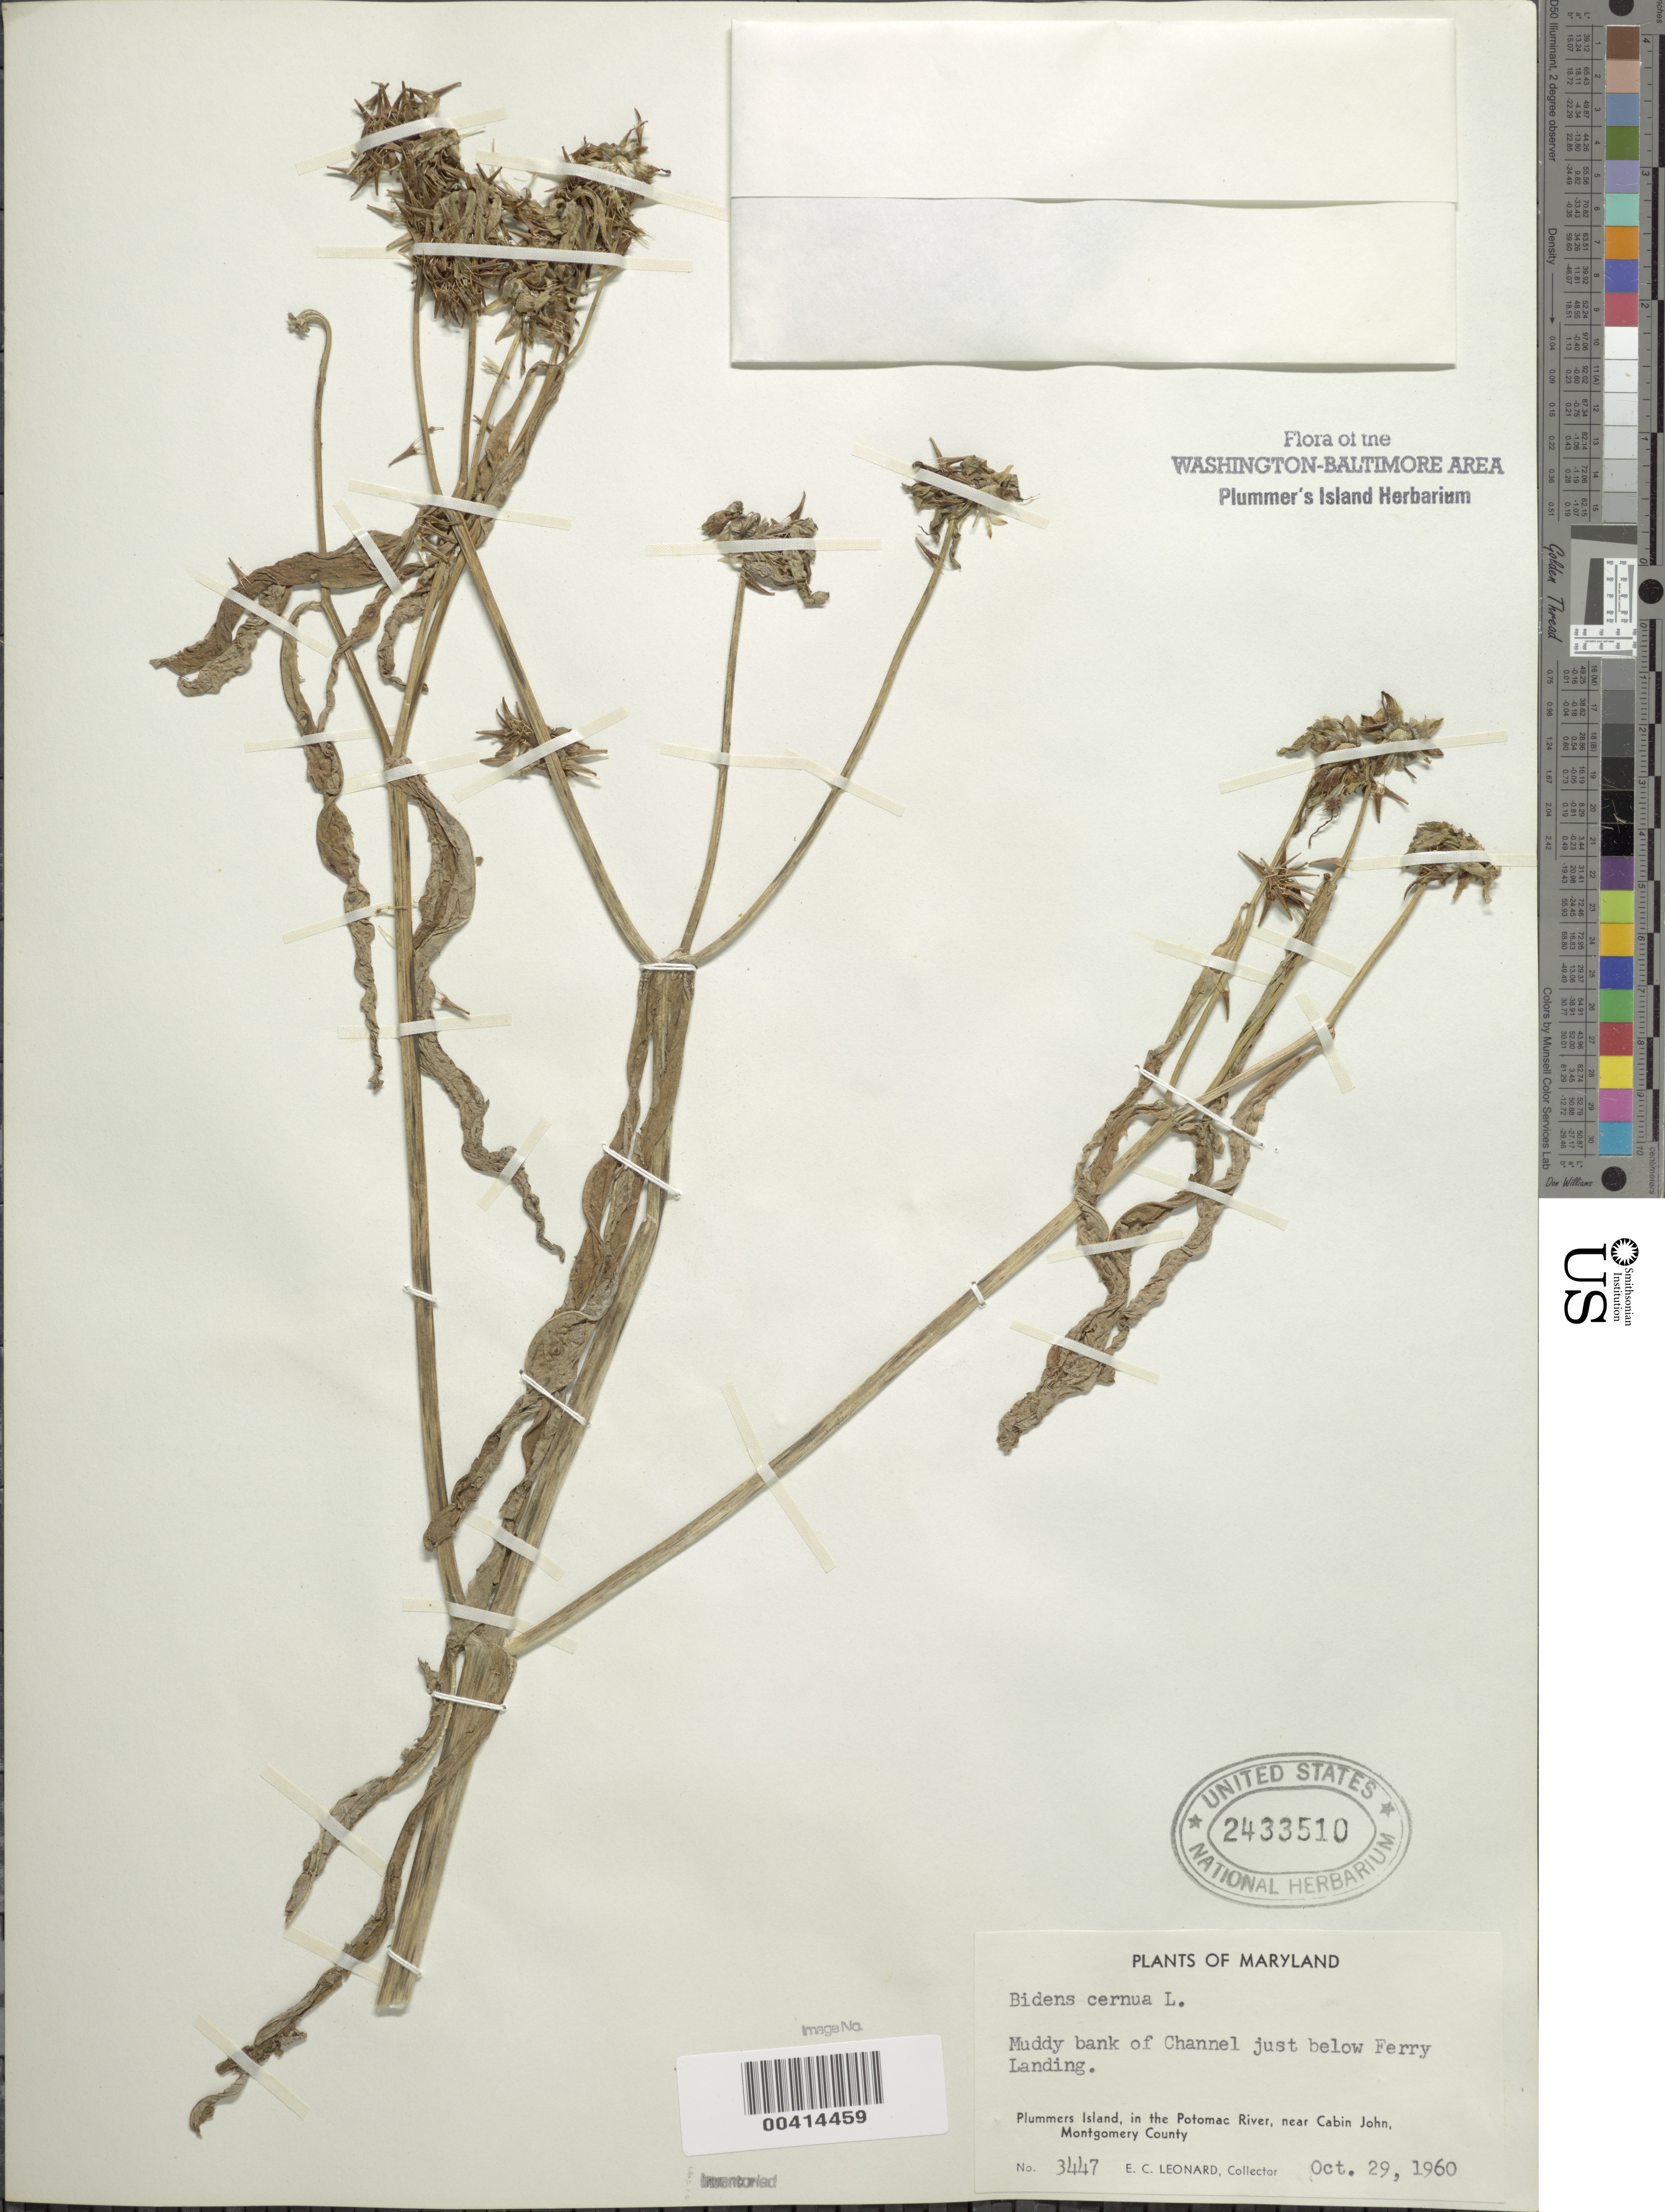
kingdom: Plantae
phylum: Tracheophyta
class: Magnoliopsida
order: Asterales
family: Asteraceae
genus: Bidens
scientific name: Bidens cernua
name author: L.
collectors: E. C. Leonard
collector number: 3447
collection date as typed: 29 Oct 1960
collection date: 1960-10-29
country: United States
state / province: Maryland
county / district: Montgomery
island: Plummers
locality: Plummer's Island; bank of channel just below Ferry Landing C. & O. Canal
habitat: Muddy bank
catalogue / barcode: US 2433510